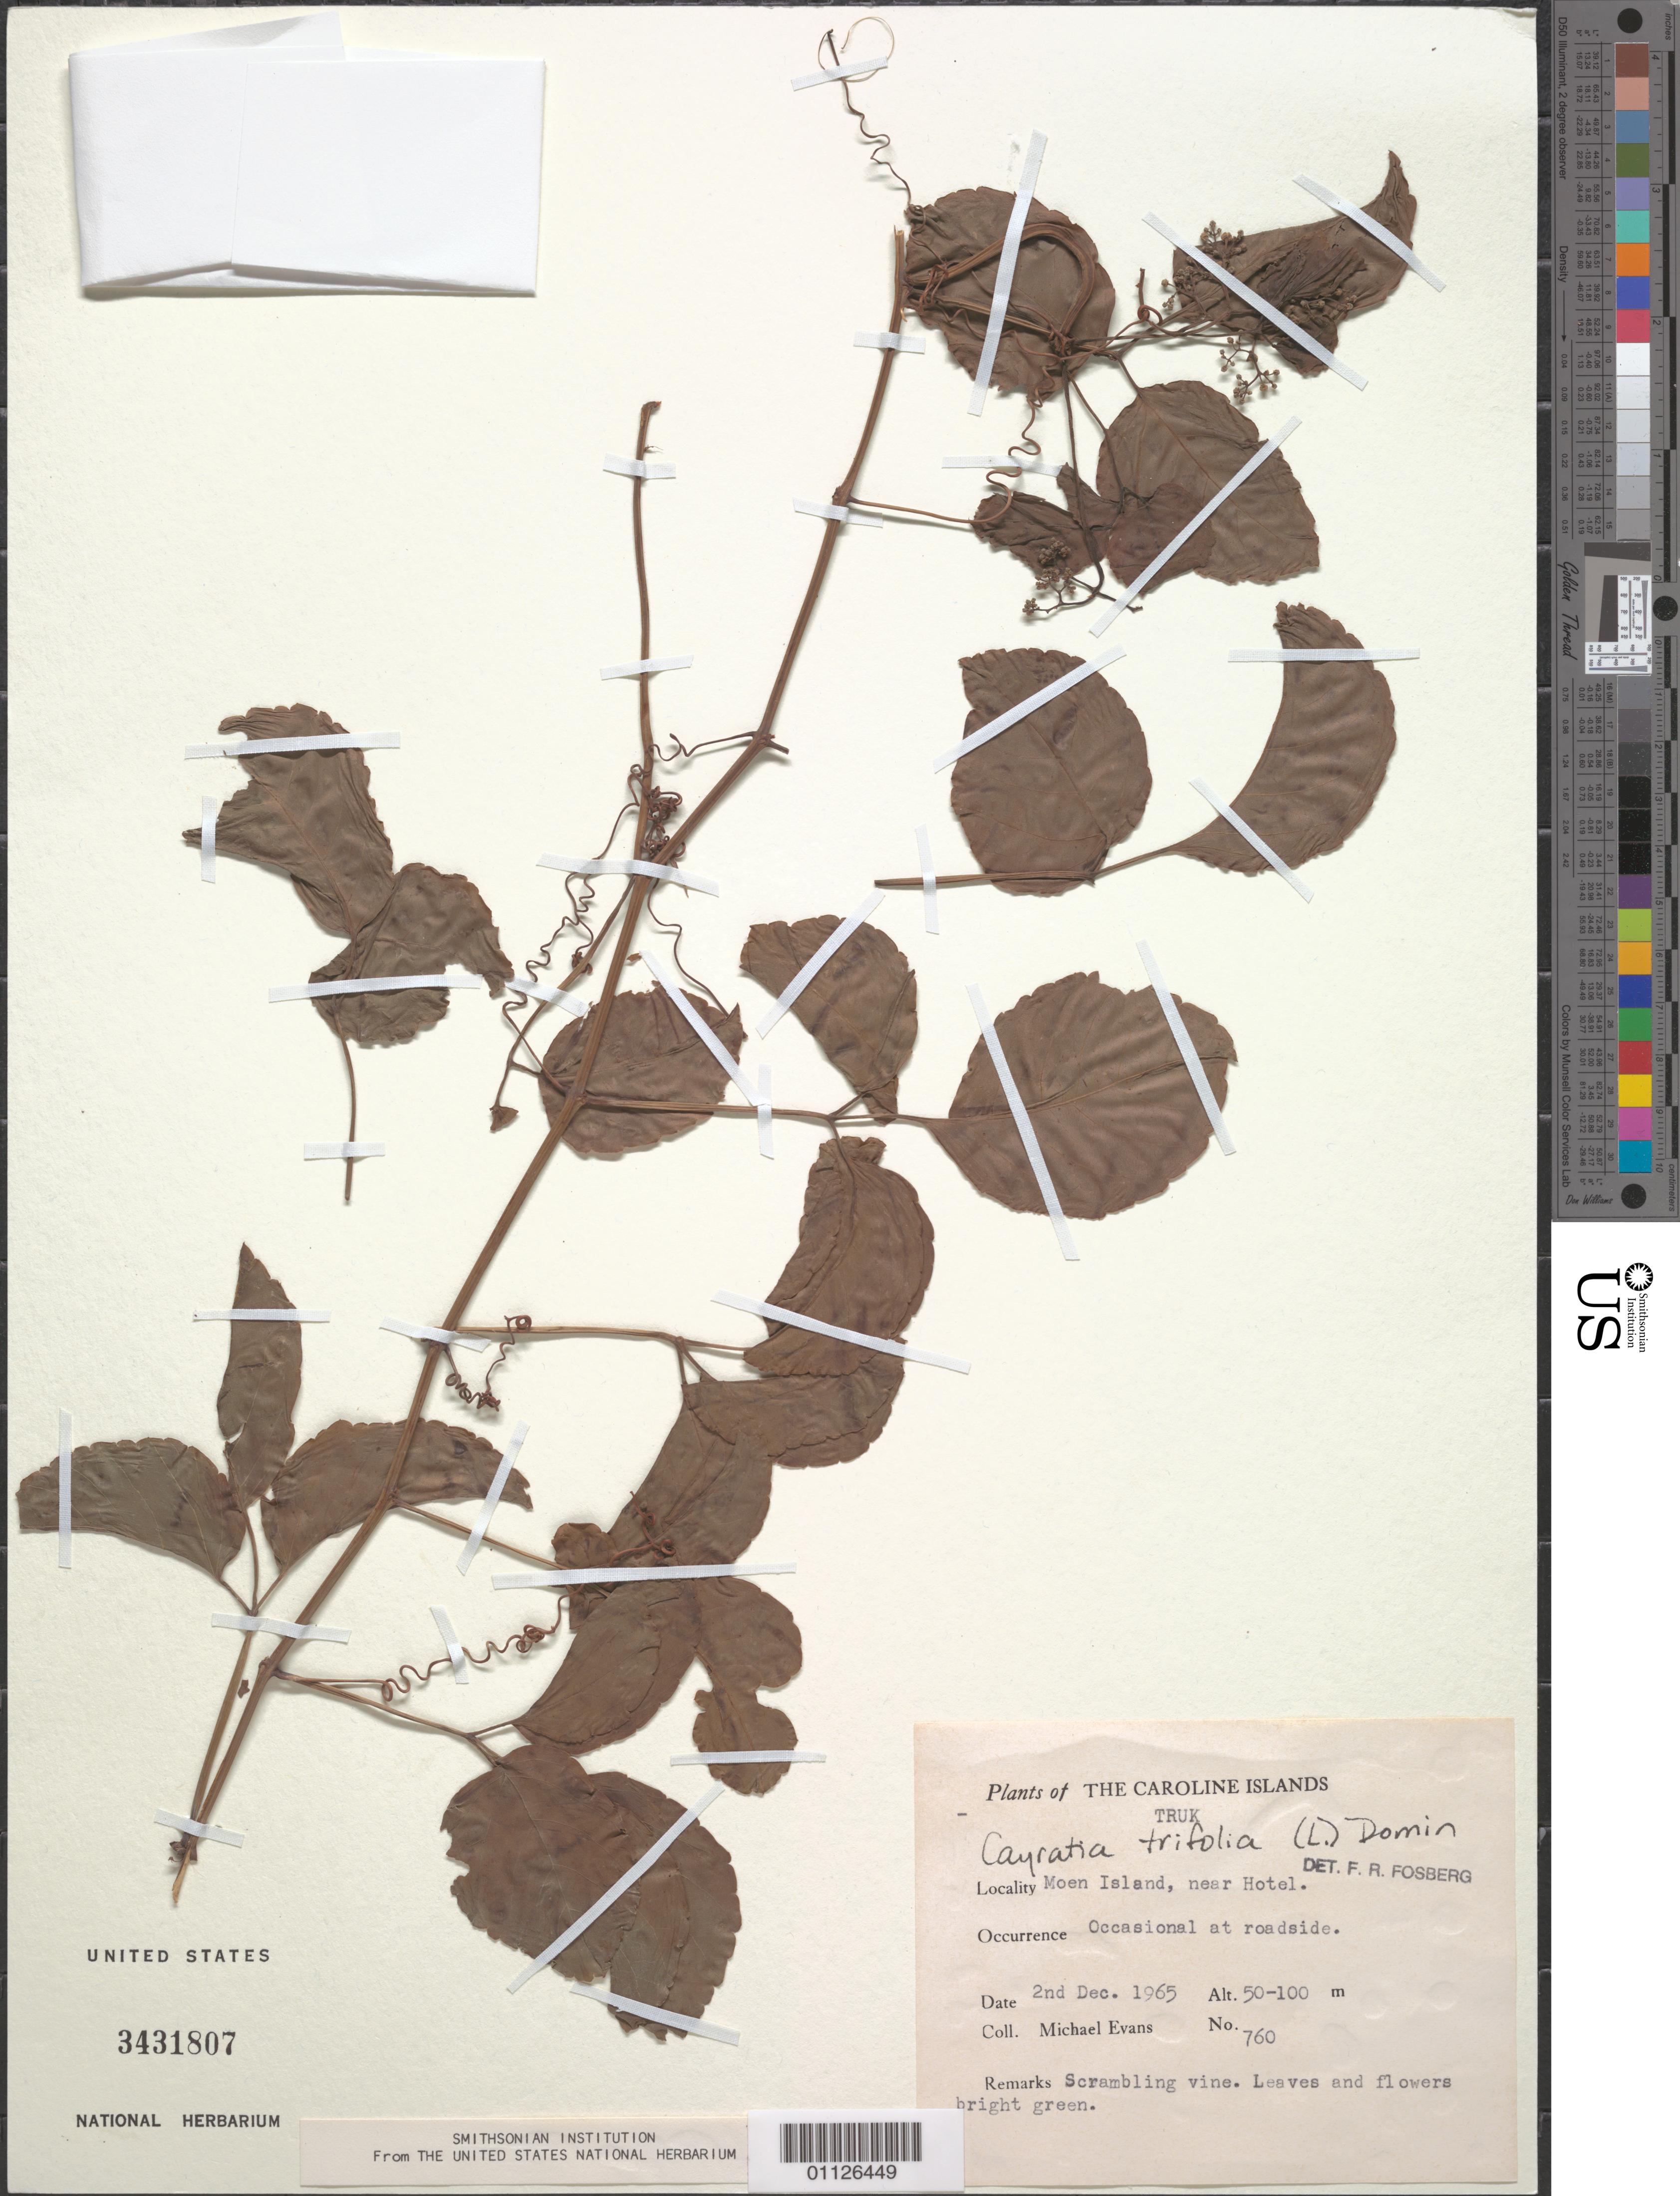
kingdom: Plantae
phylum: Tracheophyta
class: Magnoliopsida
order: Vitales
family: Vitaceae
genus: Causonis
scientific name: Causonis trifolia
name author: (L.) Mabb. & J. Wen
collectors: M. S. Evans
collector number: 760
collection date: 1965-12-02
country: Micronesia, Federated States of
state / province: Truk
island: Moen [Wono]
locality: Caroline Islands. Moen Island, near Hotel.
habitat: Occasional at roadside. Scrambling vine.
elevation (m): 50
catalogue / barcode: US 3431807